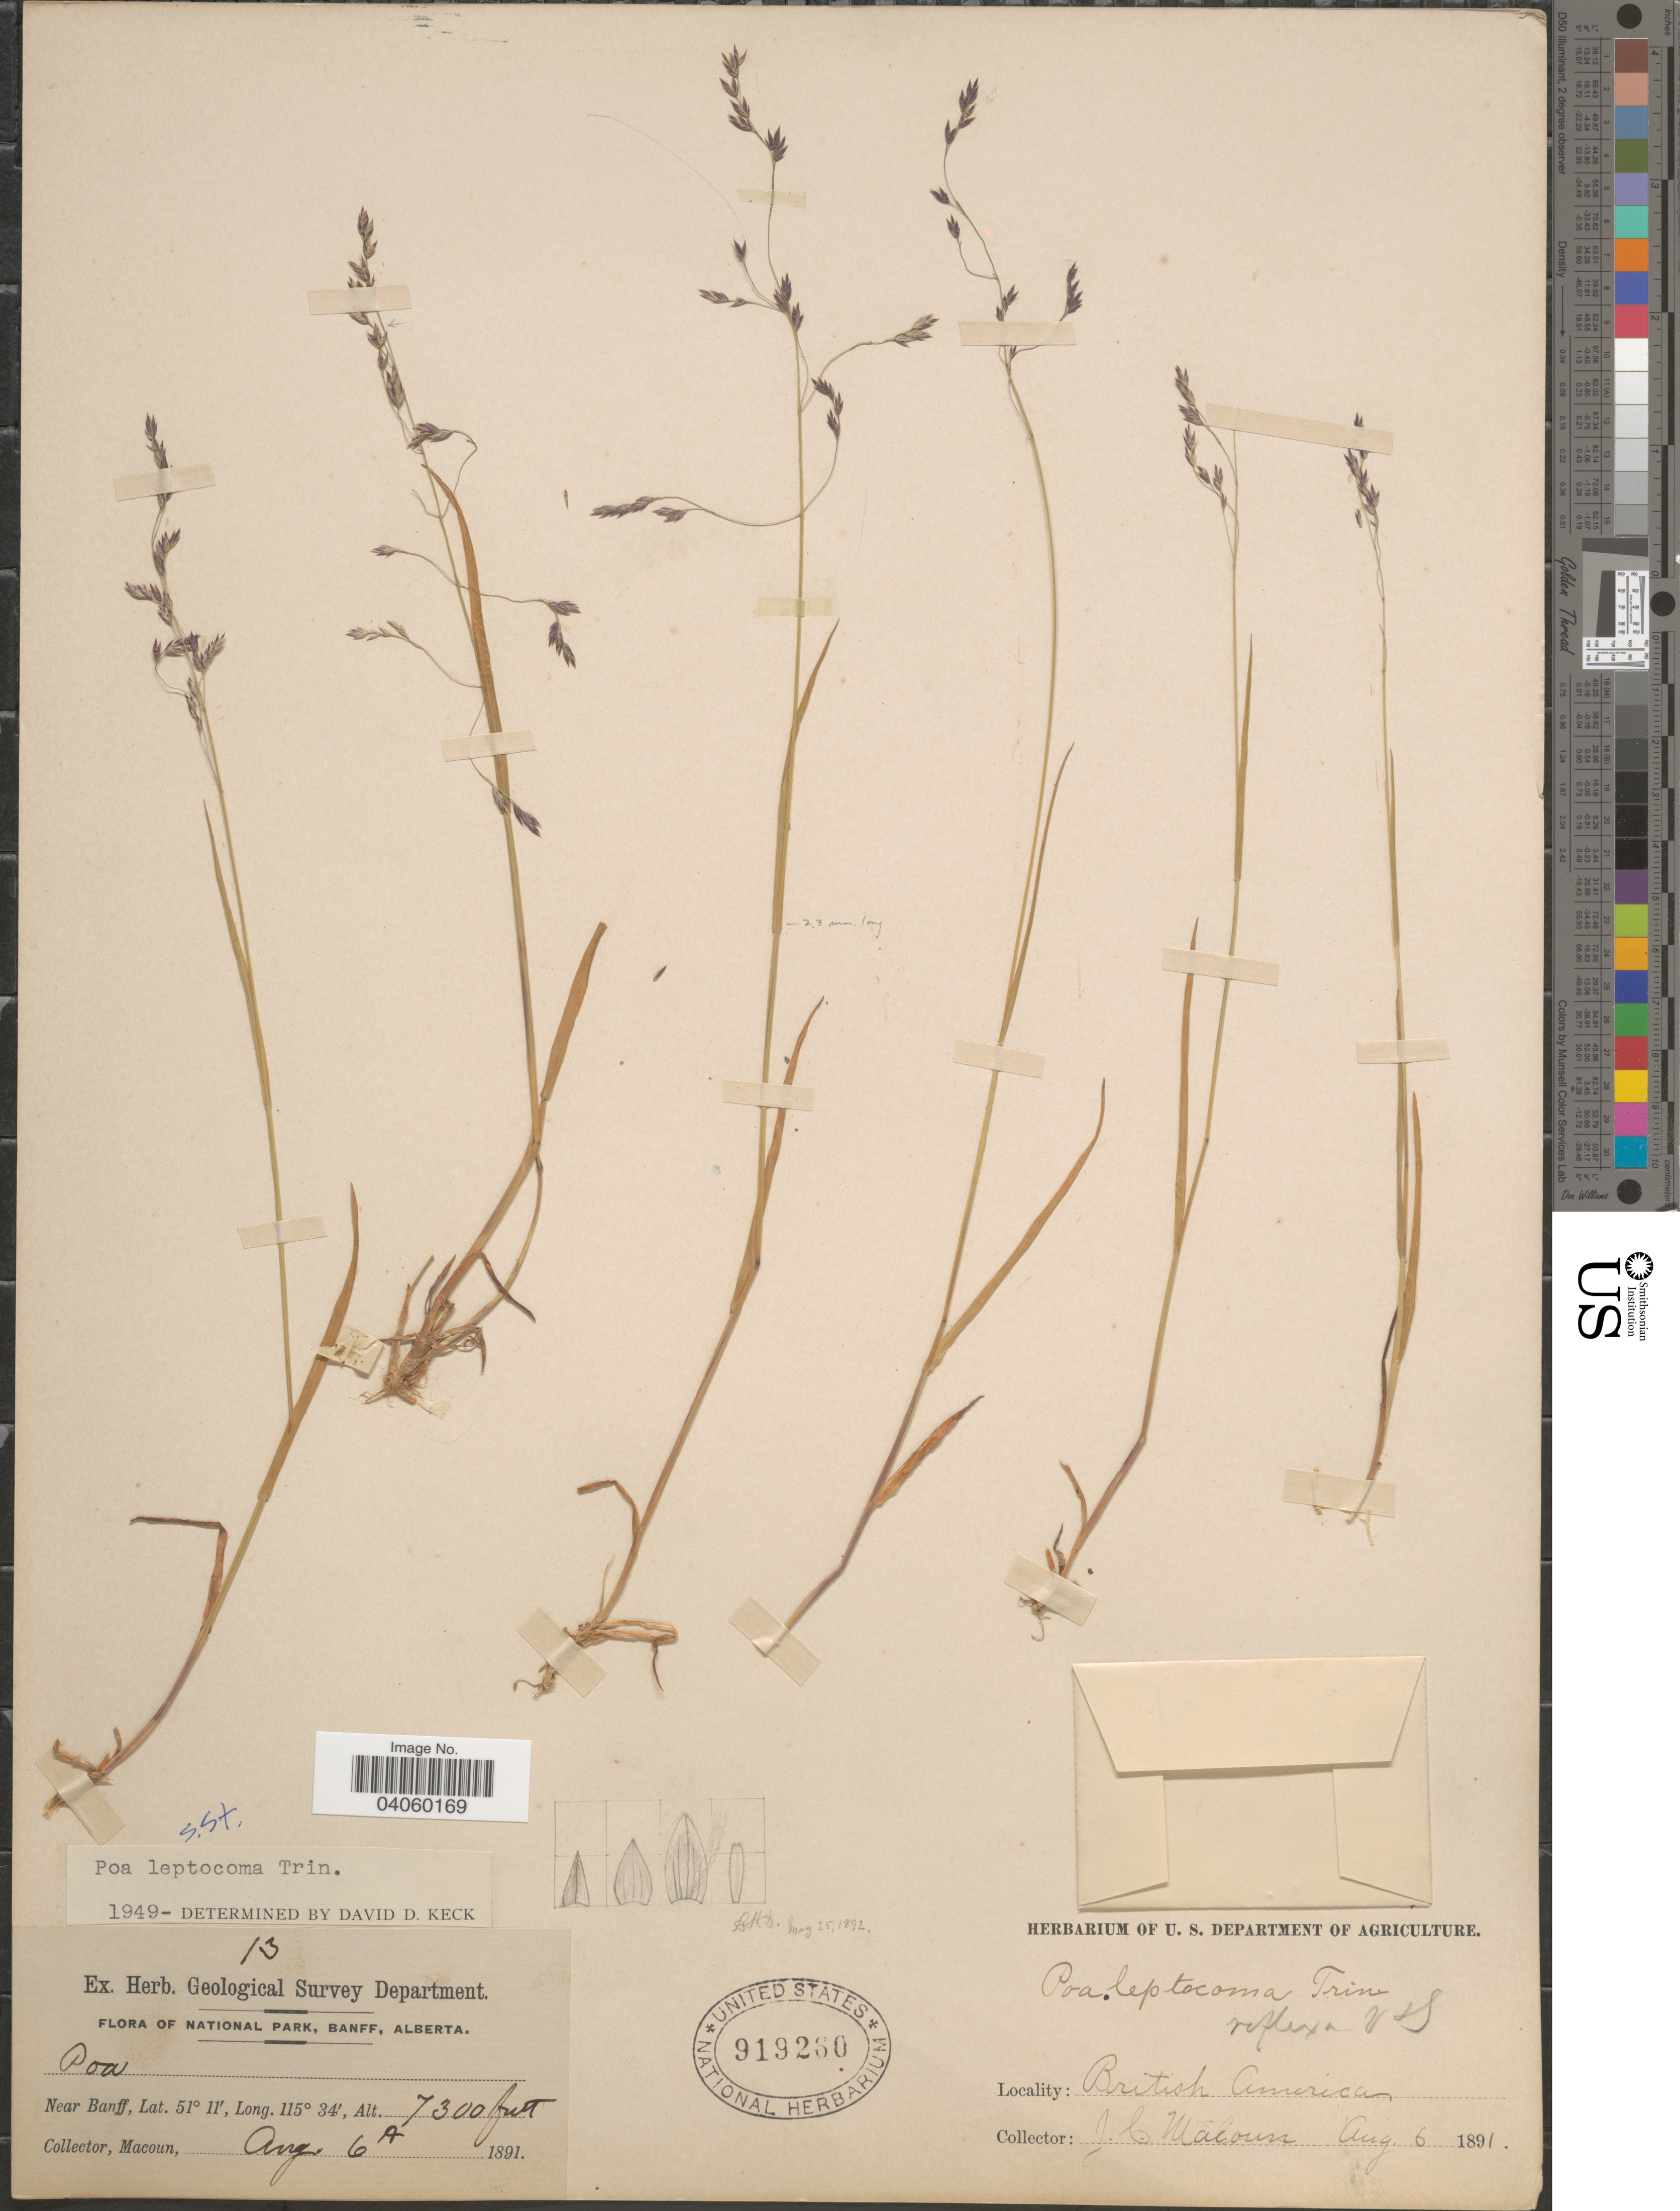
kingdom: Plantae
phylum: Tracheophyta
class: Liliopsida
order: Poales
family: Poaceae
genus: Poa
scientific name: Poa leptocoma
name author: Trin.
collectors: J. Macoun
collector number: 13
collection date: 1891-08-06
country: Canada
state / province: Alberta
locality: National Park, Banff. Near Banff.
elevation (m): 2225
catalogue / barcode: US 919260